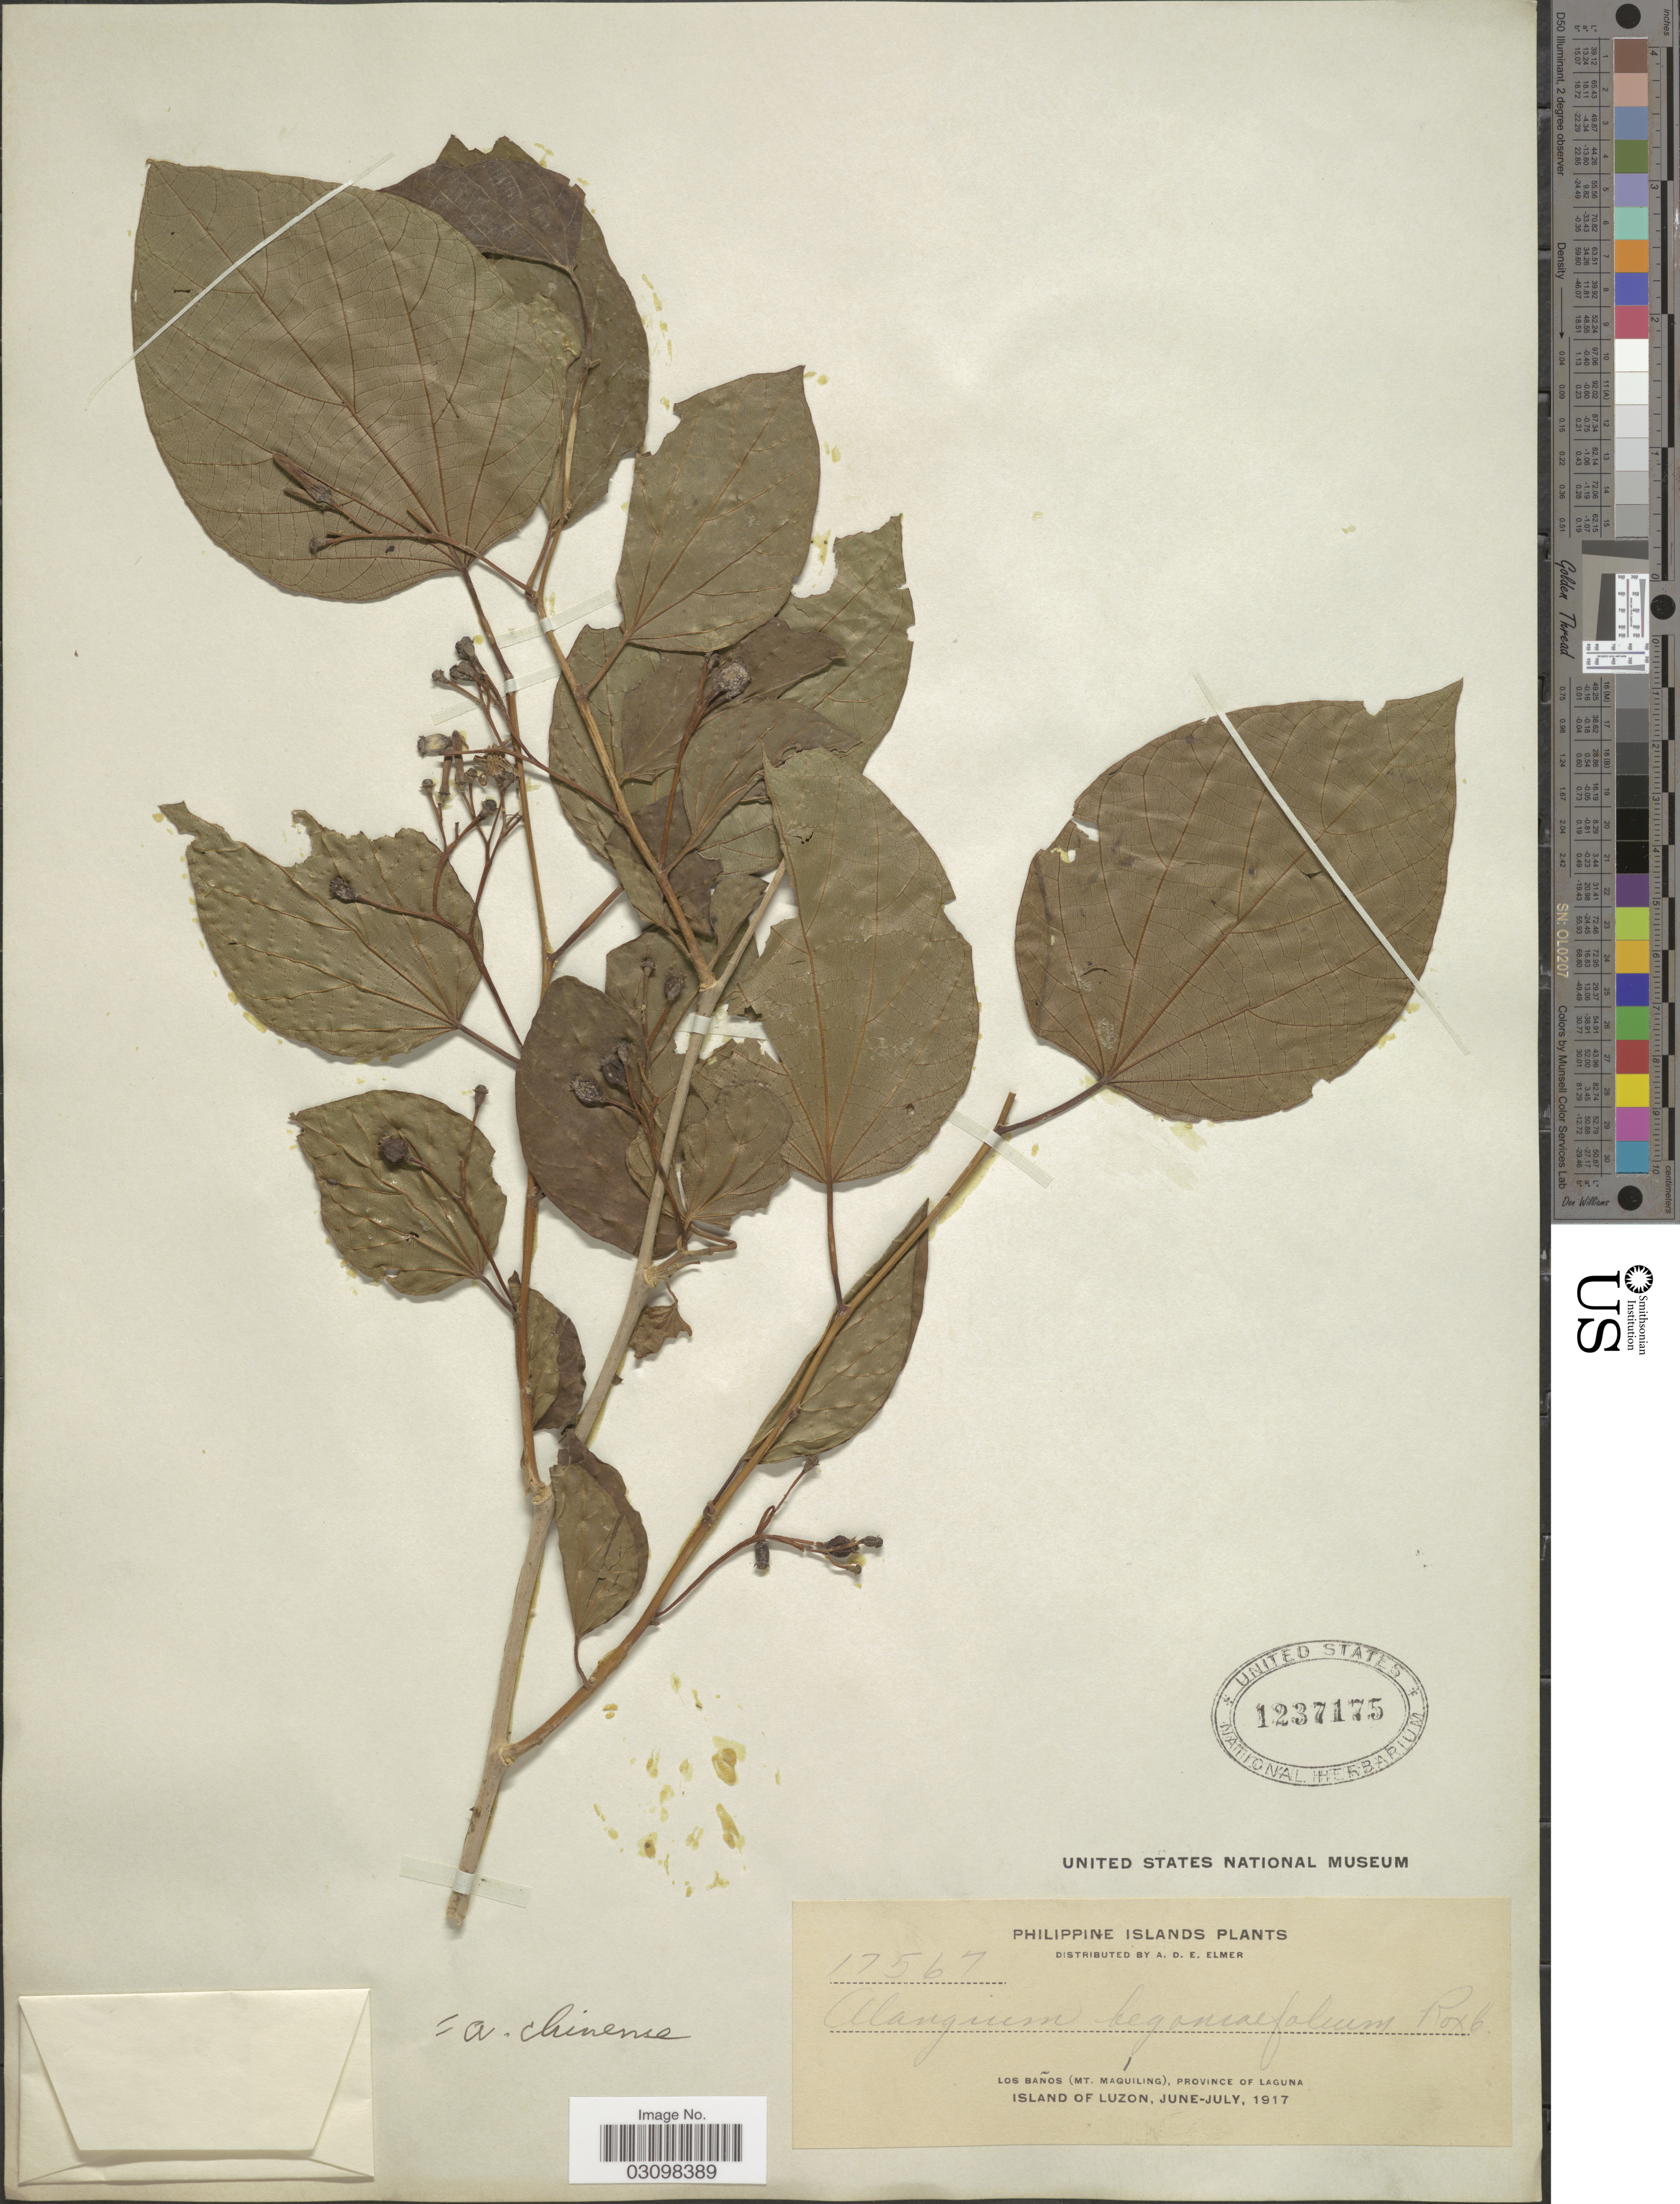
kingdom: Plantae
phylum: Tracheophyta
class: Magnoliopsida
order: Cornales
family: Cornaceae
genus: Alangium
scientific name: Alangium chinense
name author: (Harms) Rehder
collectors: A. D. E. Elmer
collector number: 17567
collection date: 1917-06/1917-07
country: Philippines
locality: Los Baños (Mt. Maquiling), Province of Laguna. Island of Luzon.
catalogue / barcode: US 1237175